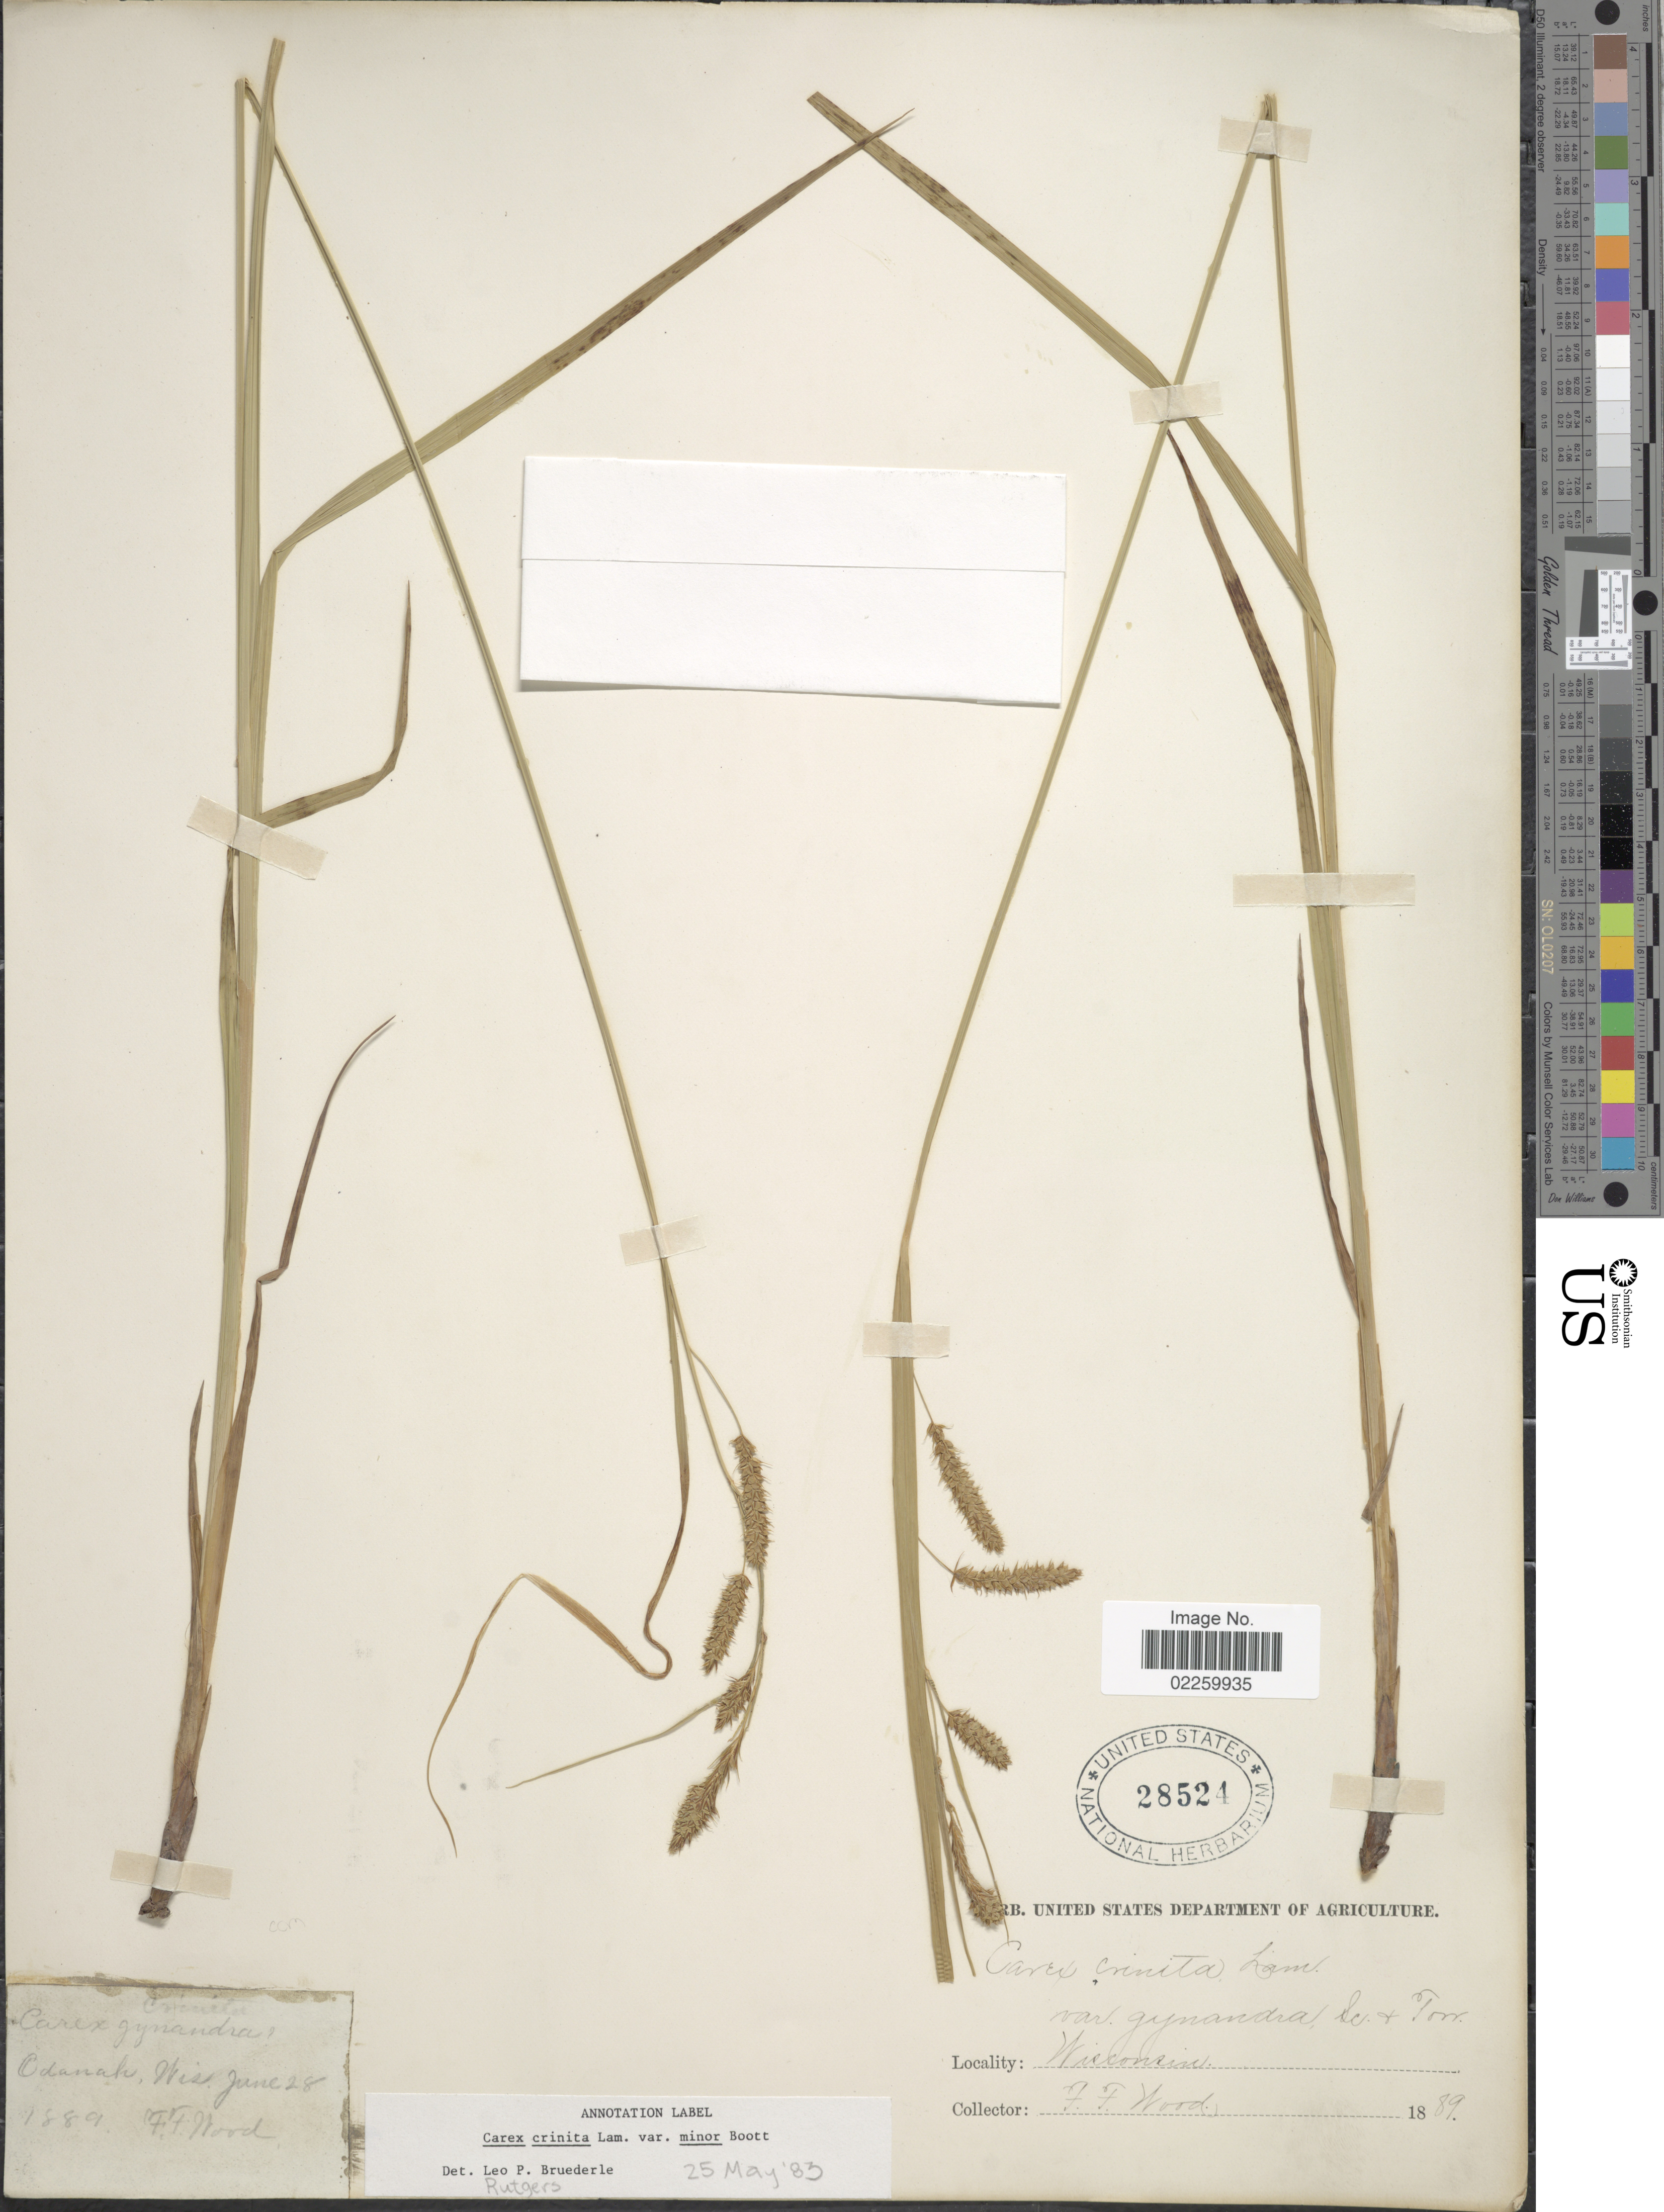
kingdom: Plantae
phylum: Tracheophyta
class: Liliopsida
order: Poales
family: Cyperaceae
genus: Carex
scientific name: Carex crinita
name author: Lam.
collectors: F. Wood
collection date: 1889-06-28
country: United States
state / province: Wisconsin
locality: Odanah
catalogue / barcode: US 28524